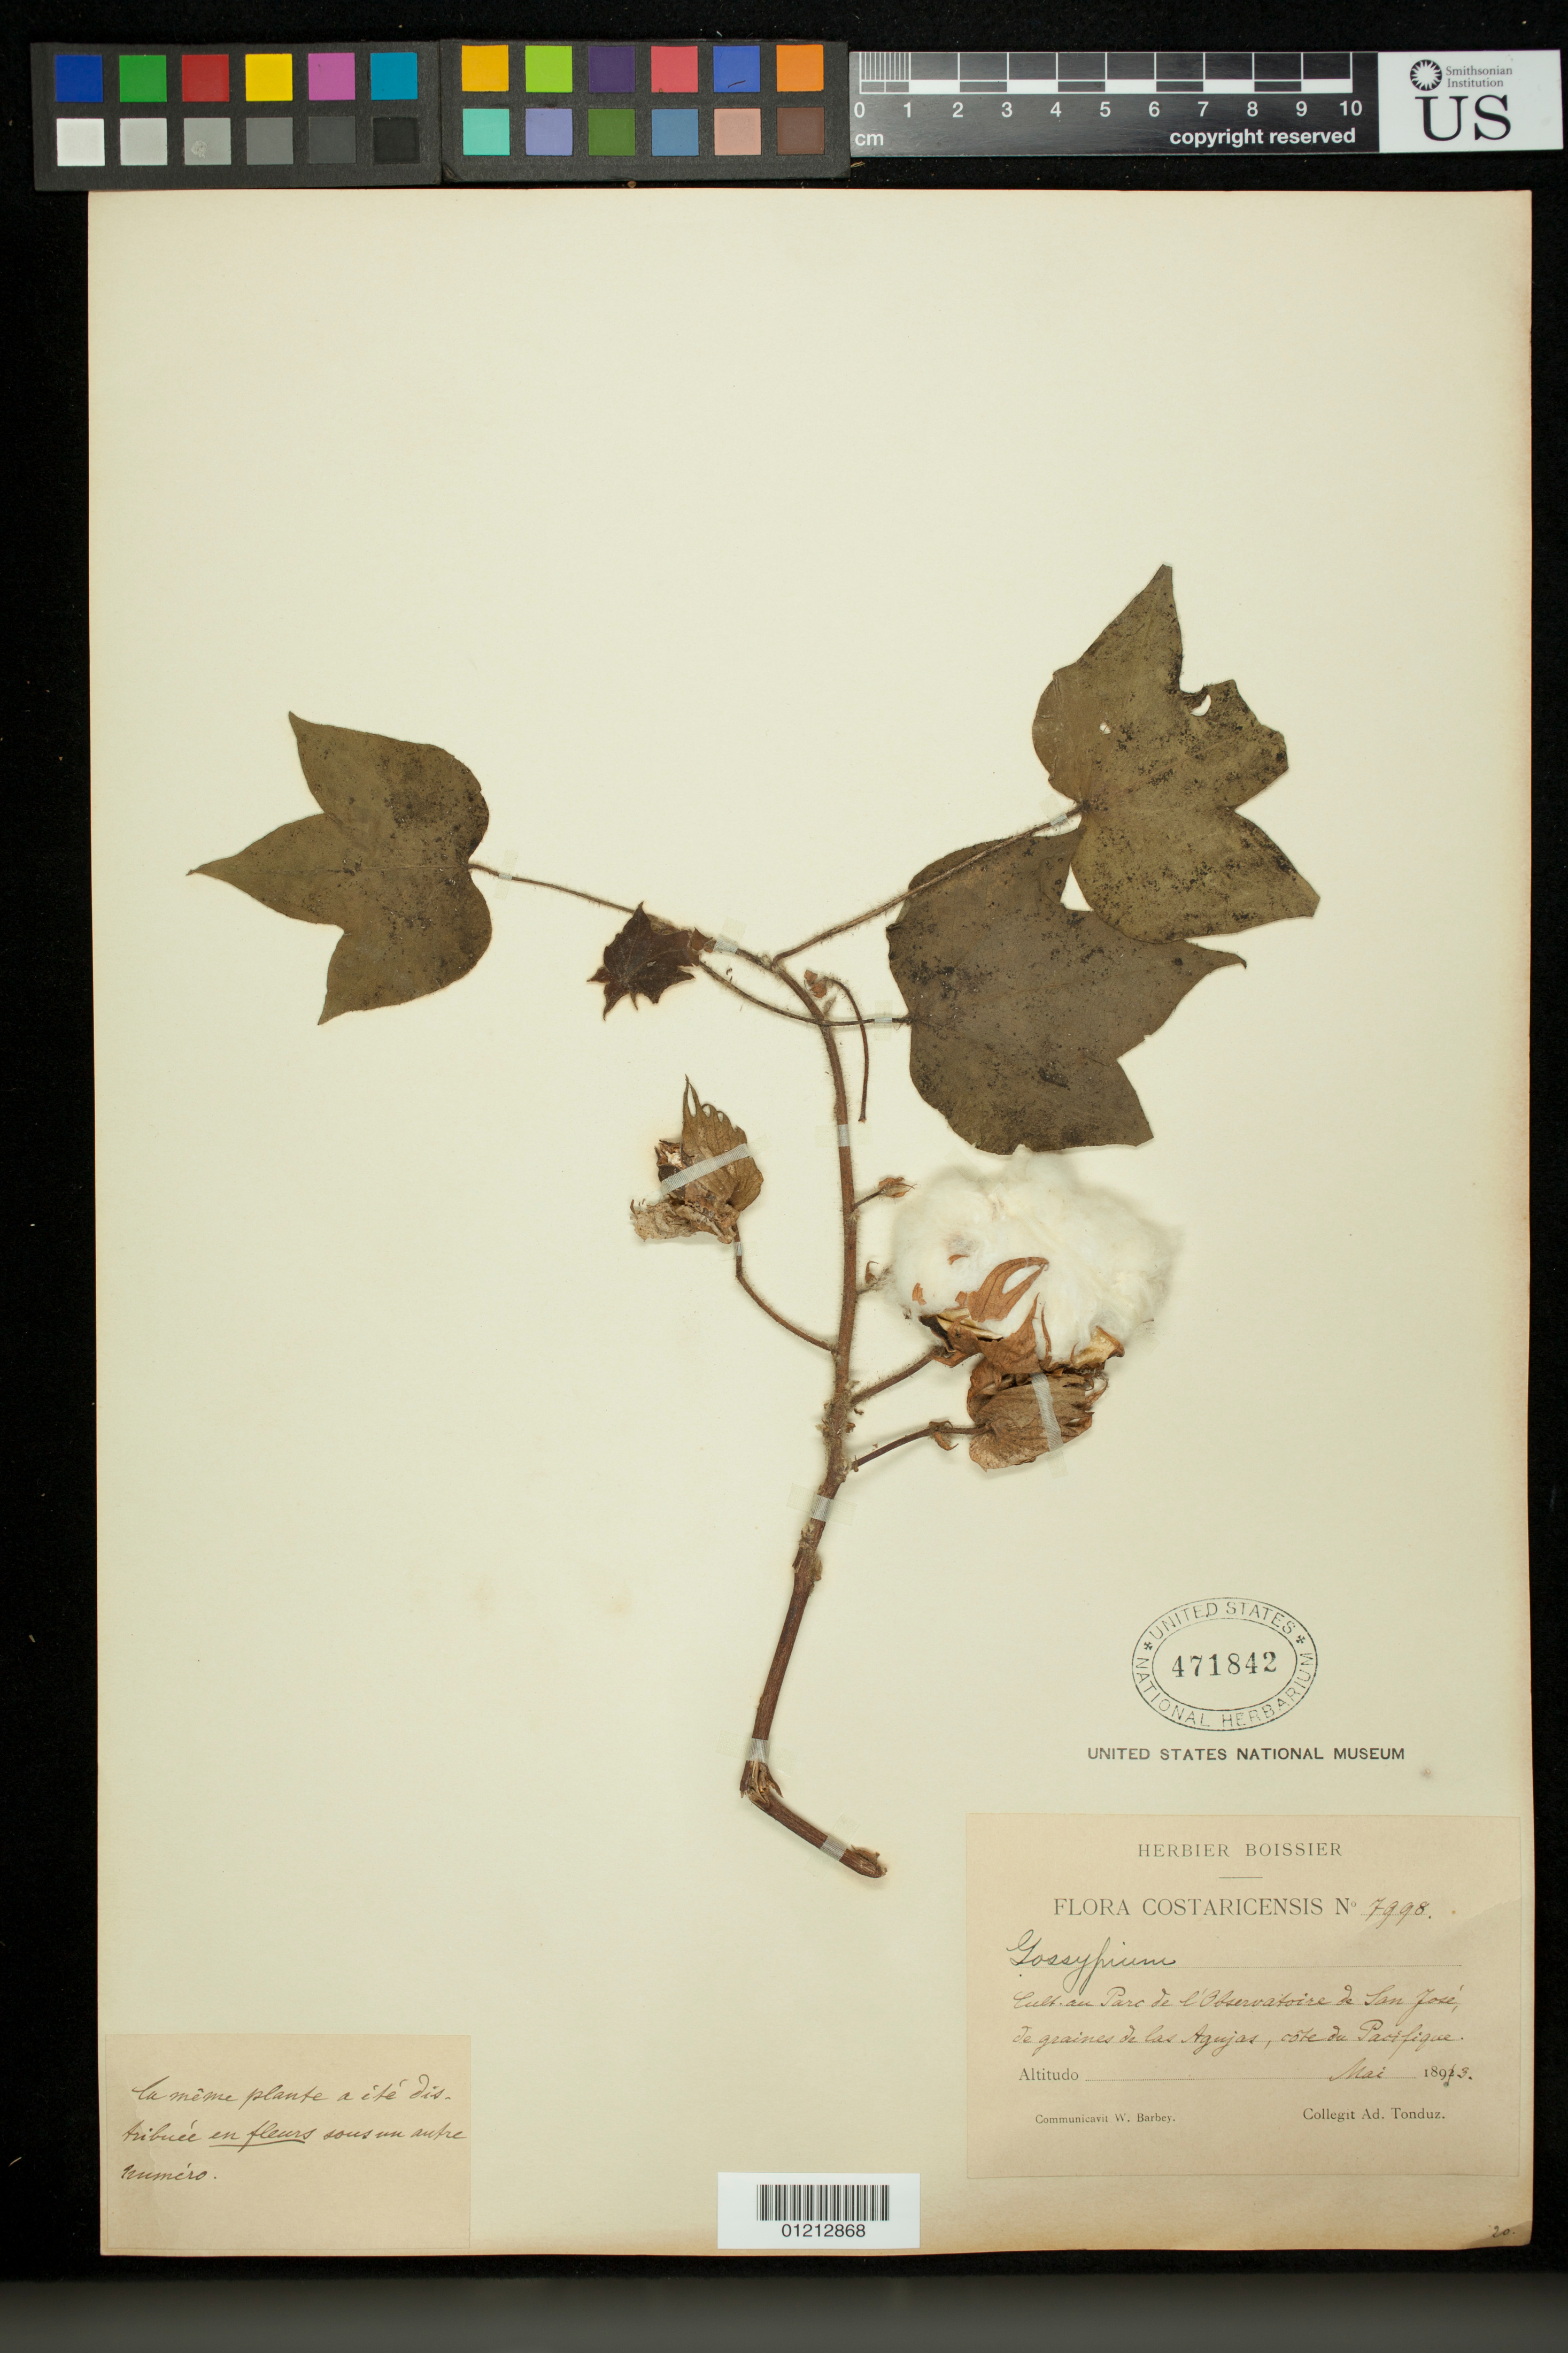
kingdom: Plantae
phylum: Tracheophyta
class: Magnoliopsida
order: Malvales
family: Malvaceae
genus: Gossypium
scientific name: Gossypium hirsutum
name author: L.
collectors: A. Tonduz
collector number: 7998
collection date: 1893-05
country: Costa Rica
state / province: San Jose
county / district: San Jose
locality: Cult. au Parc de l'Observatoire de San Jose, de graines de las Agujas, cote du Pacifique.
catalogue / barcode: US 471842